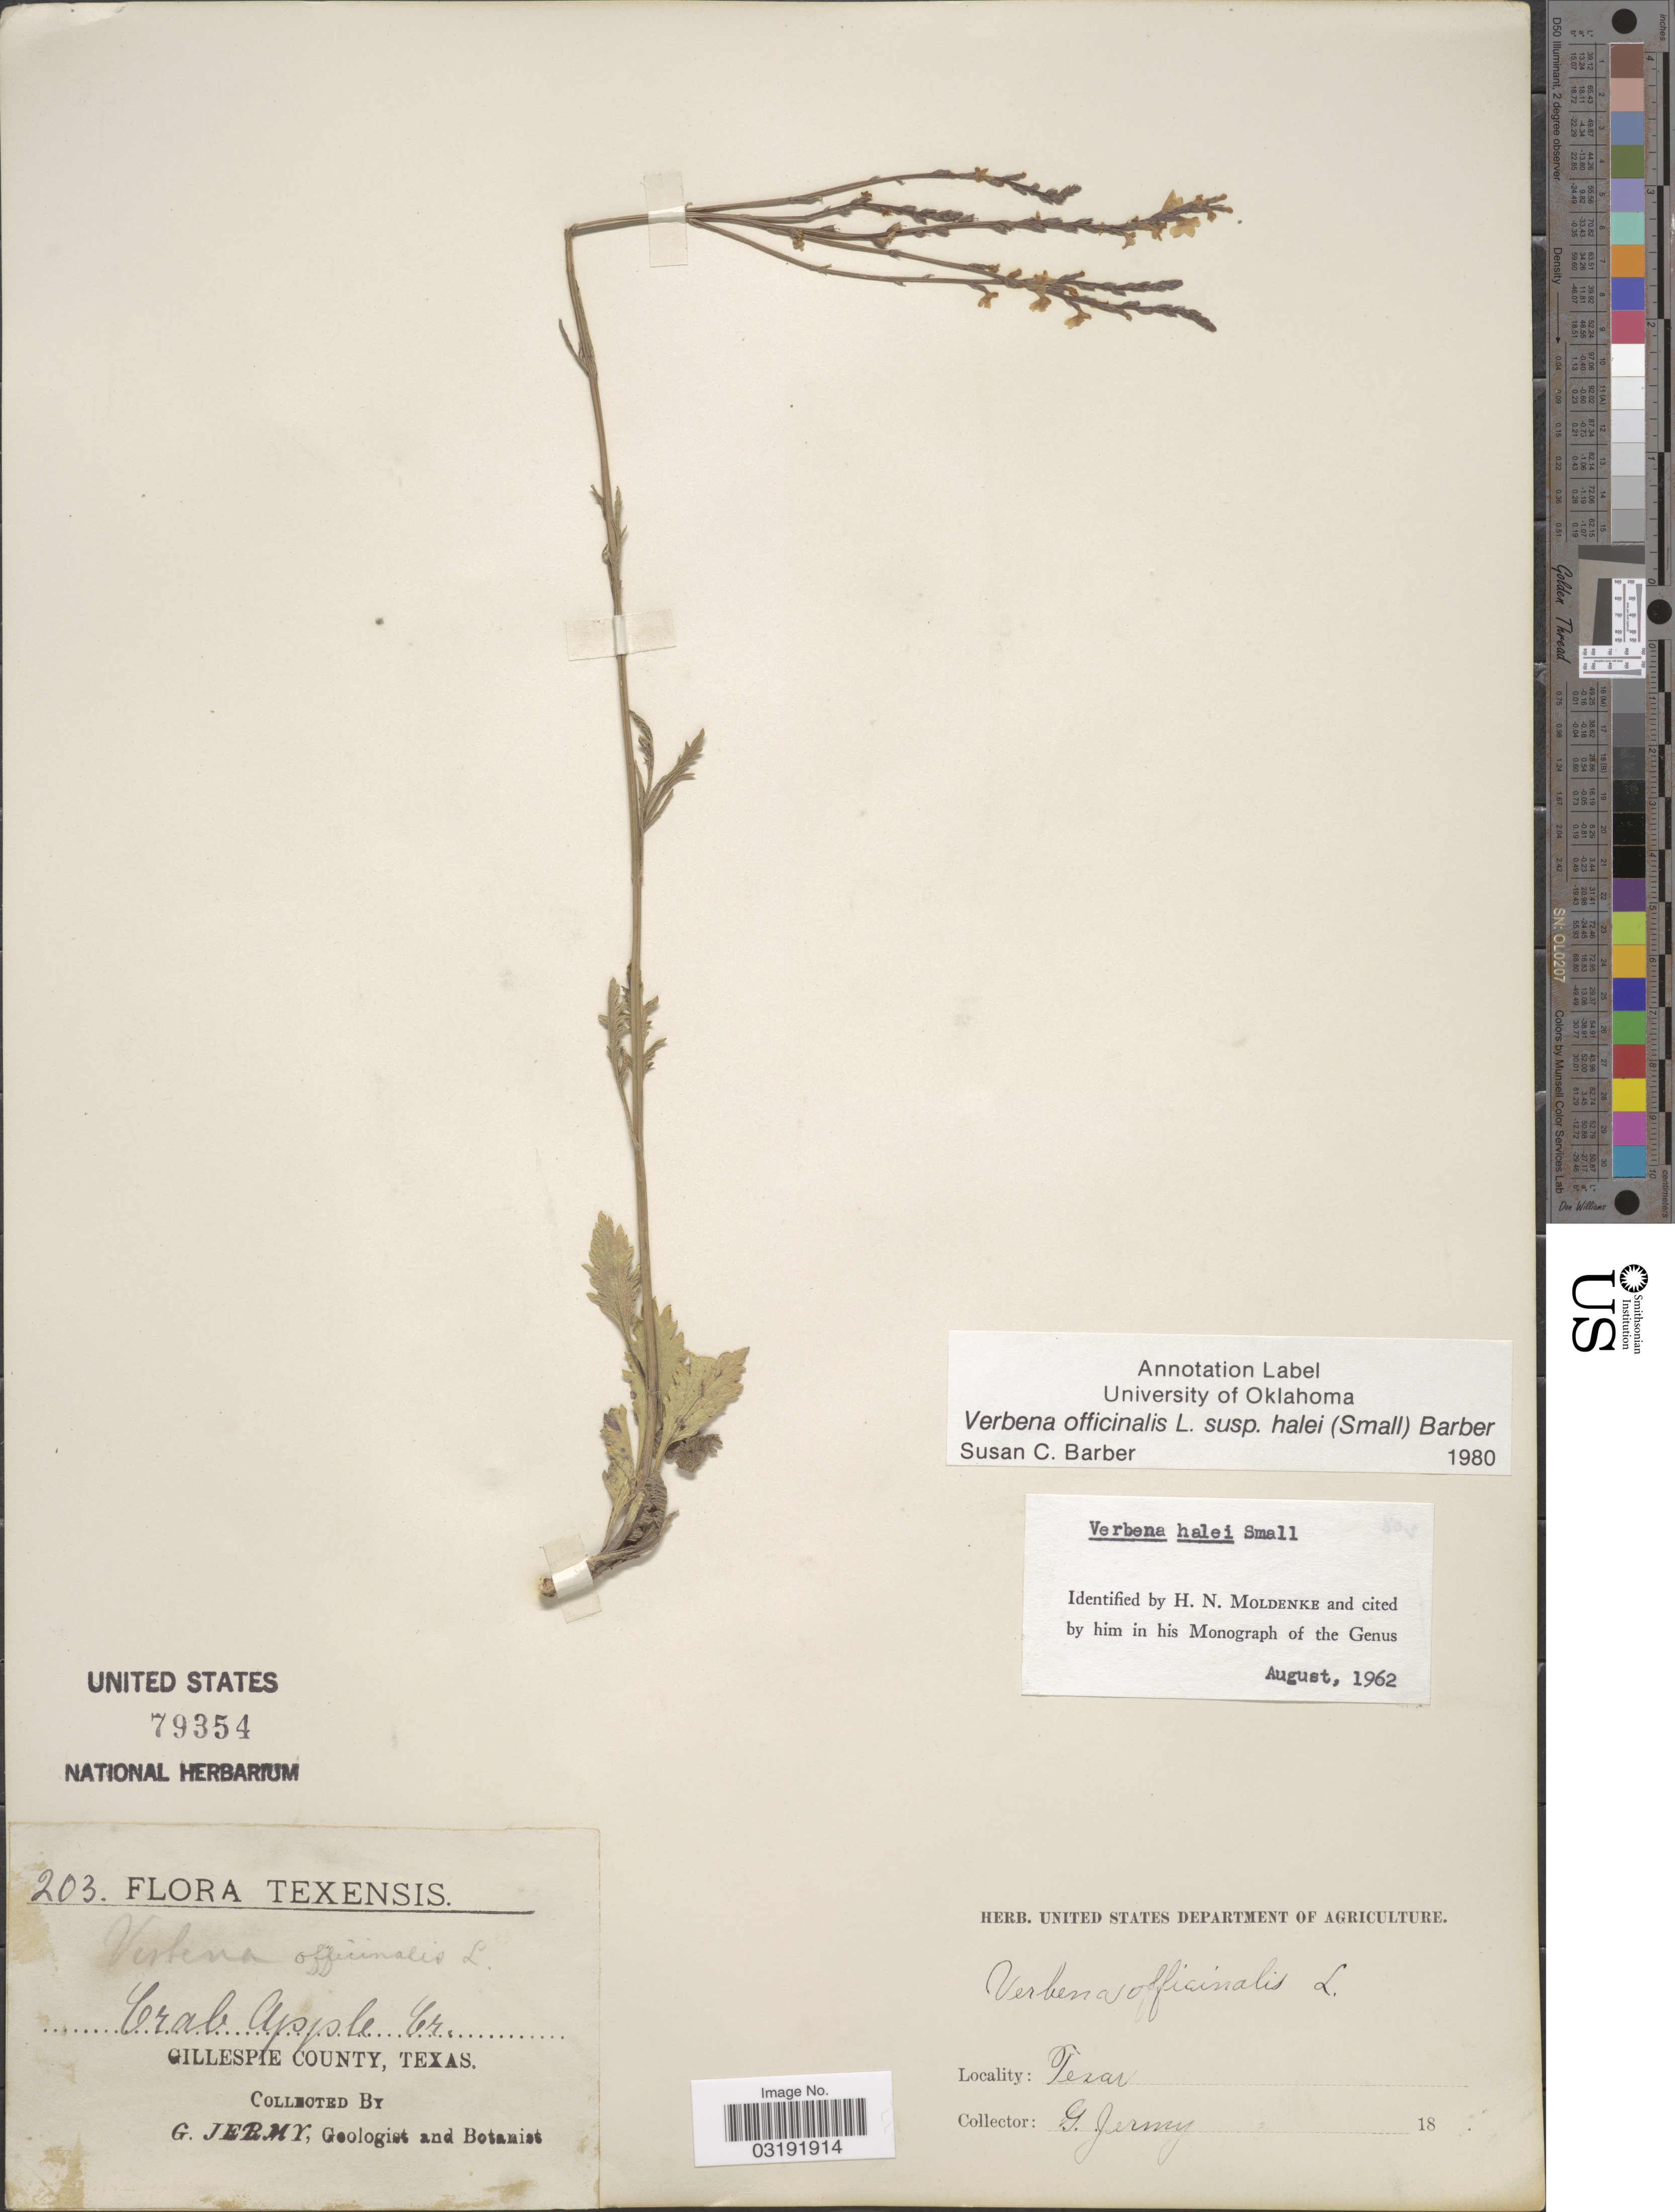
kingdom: Plantae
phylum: Tracheophyta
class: Magnoliopsida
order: Lamiales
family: Verbenaceae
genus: Verbena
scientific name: Verbena officinalis subsp. halei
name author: L.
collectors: G. Jermy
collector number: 203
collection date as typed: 18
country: United States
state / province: Texas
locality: Crab Apple Cr. Gillespie County.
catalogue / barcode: US 79354